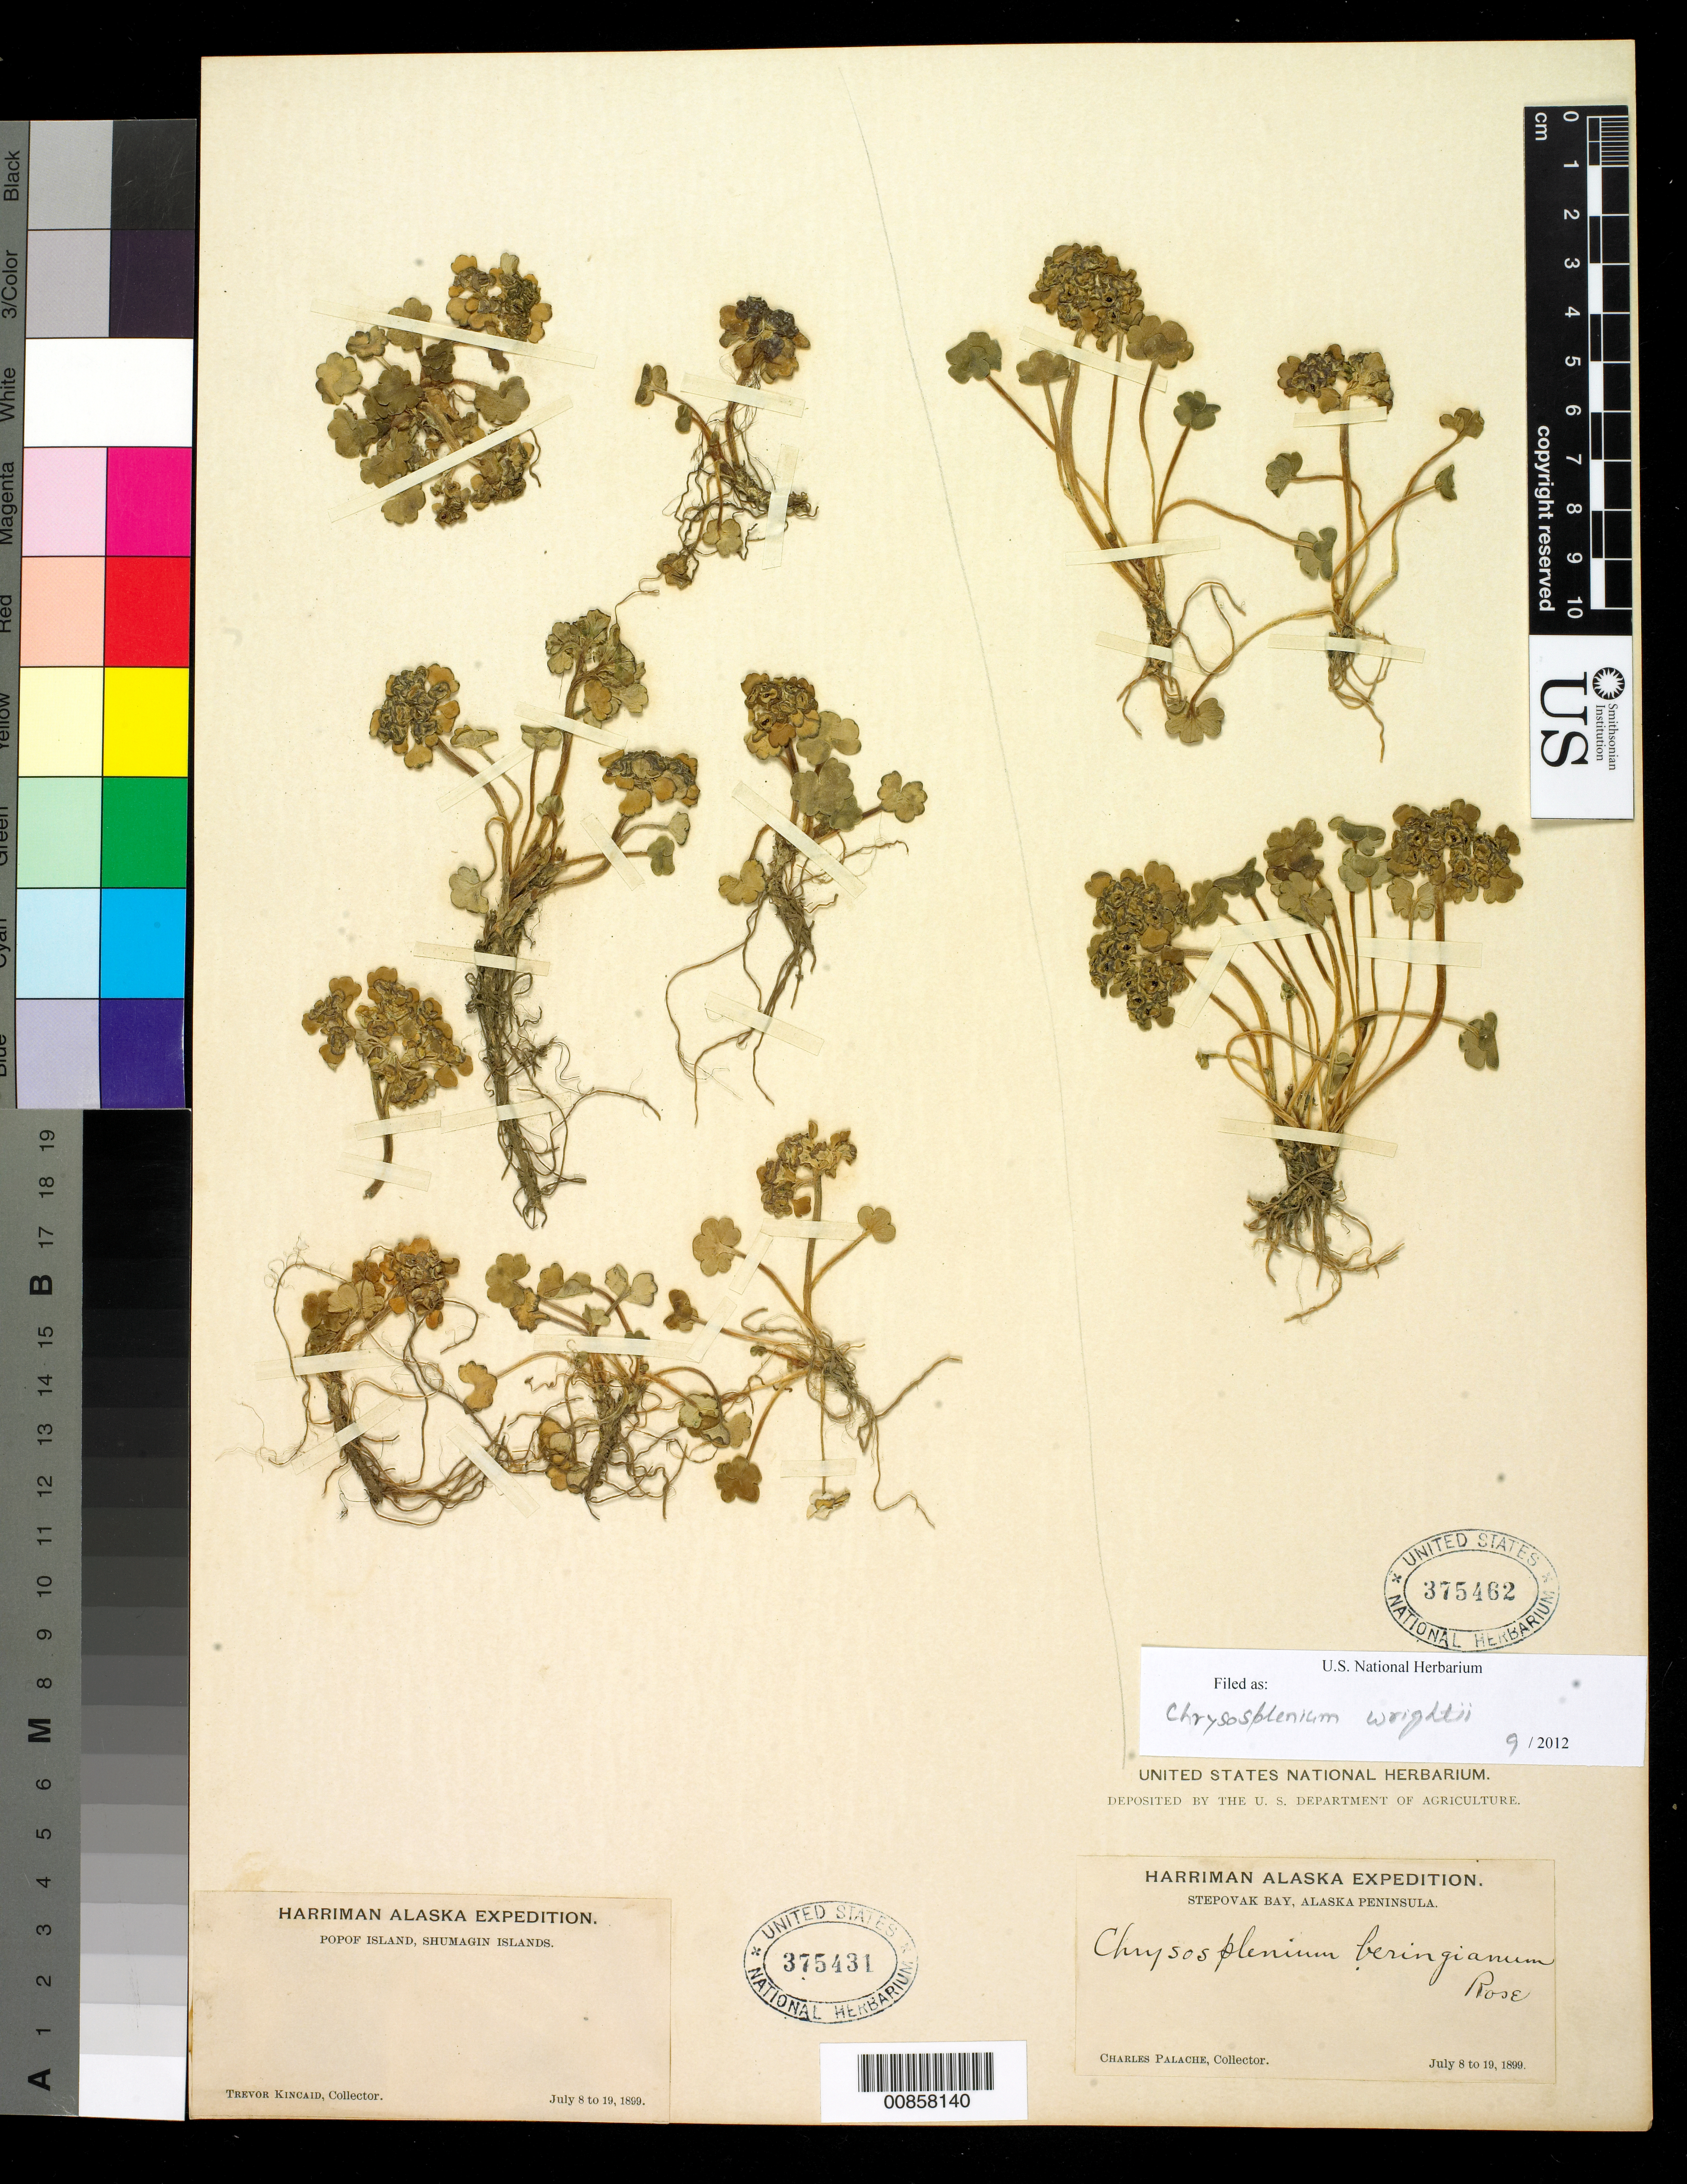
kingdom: Plantae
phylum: Tracheophyta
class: Magnoliopsida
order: Saxifragales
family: Saxifragaceae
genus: Chrysosplenium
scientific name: Chrysosplenium wrightii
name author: Franch. & Sav.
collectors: C. Palache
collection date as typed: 08 Jul 1899 to 19 Jul 1899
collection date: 1899-07-08/1899-07-19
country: United States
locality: Stepovak Bay, Alaska Peninsula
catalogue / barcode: US 375462